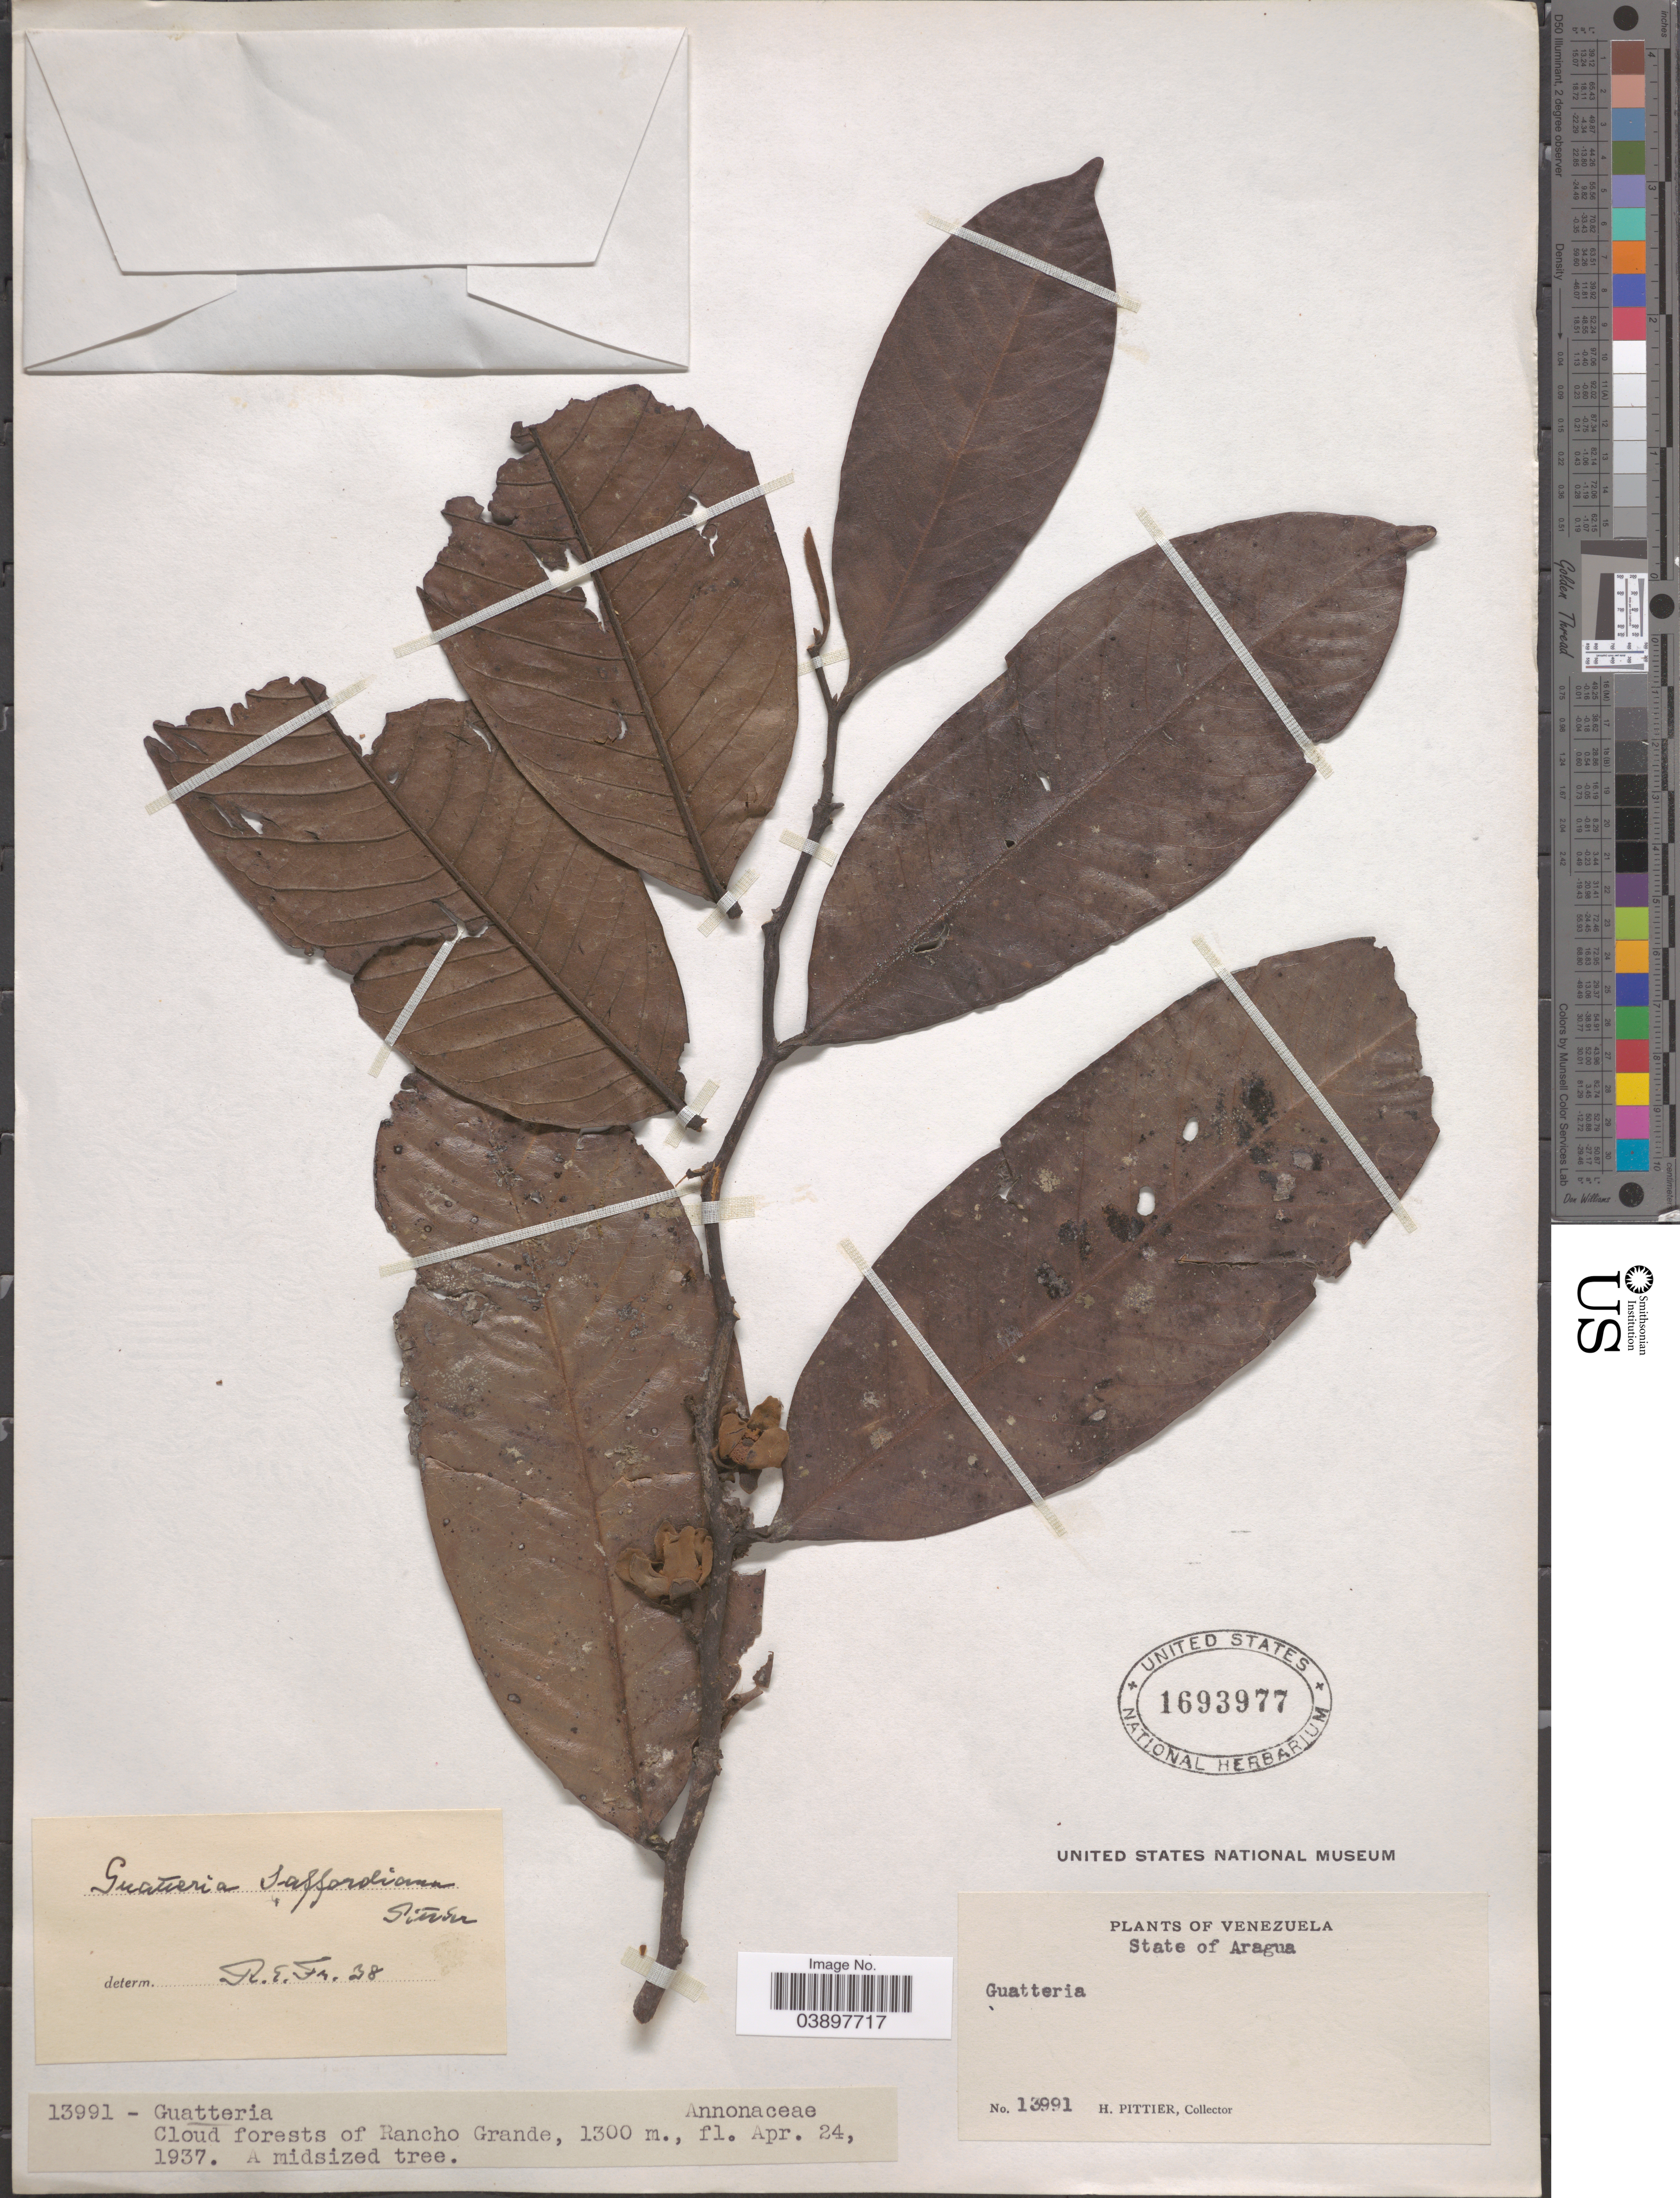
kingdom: Plantae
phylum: Tracheophyta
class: Magnoliopsida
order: Magnoliales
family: Annonaceae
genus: Guatteria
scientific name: Guatteria saffordiana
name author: Pittier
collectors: H. F. Pittier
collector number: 13991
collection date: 1937-04-24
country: Venezuela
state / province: Aragua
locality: Cloud forests of Rancho Grande.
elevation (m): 1300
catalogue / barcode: US 1693977